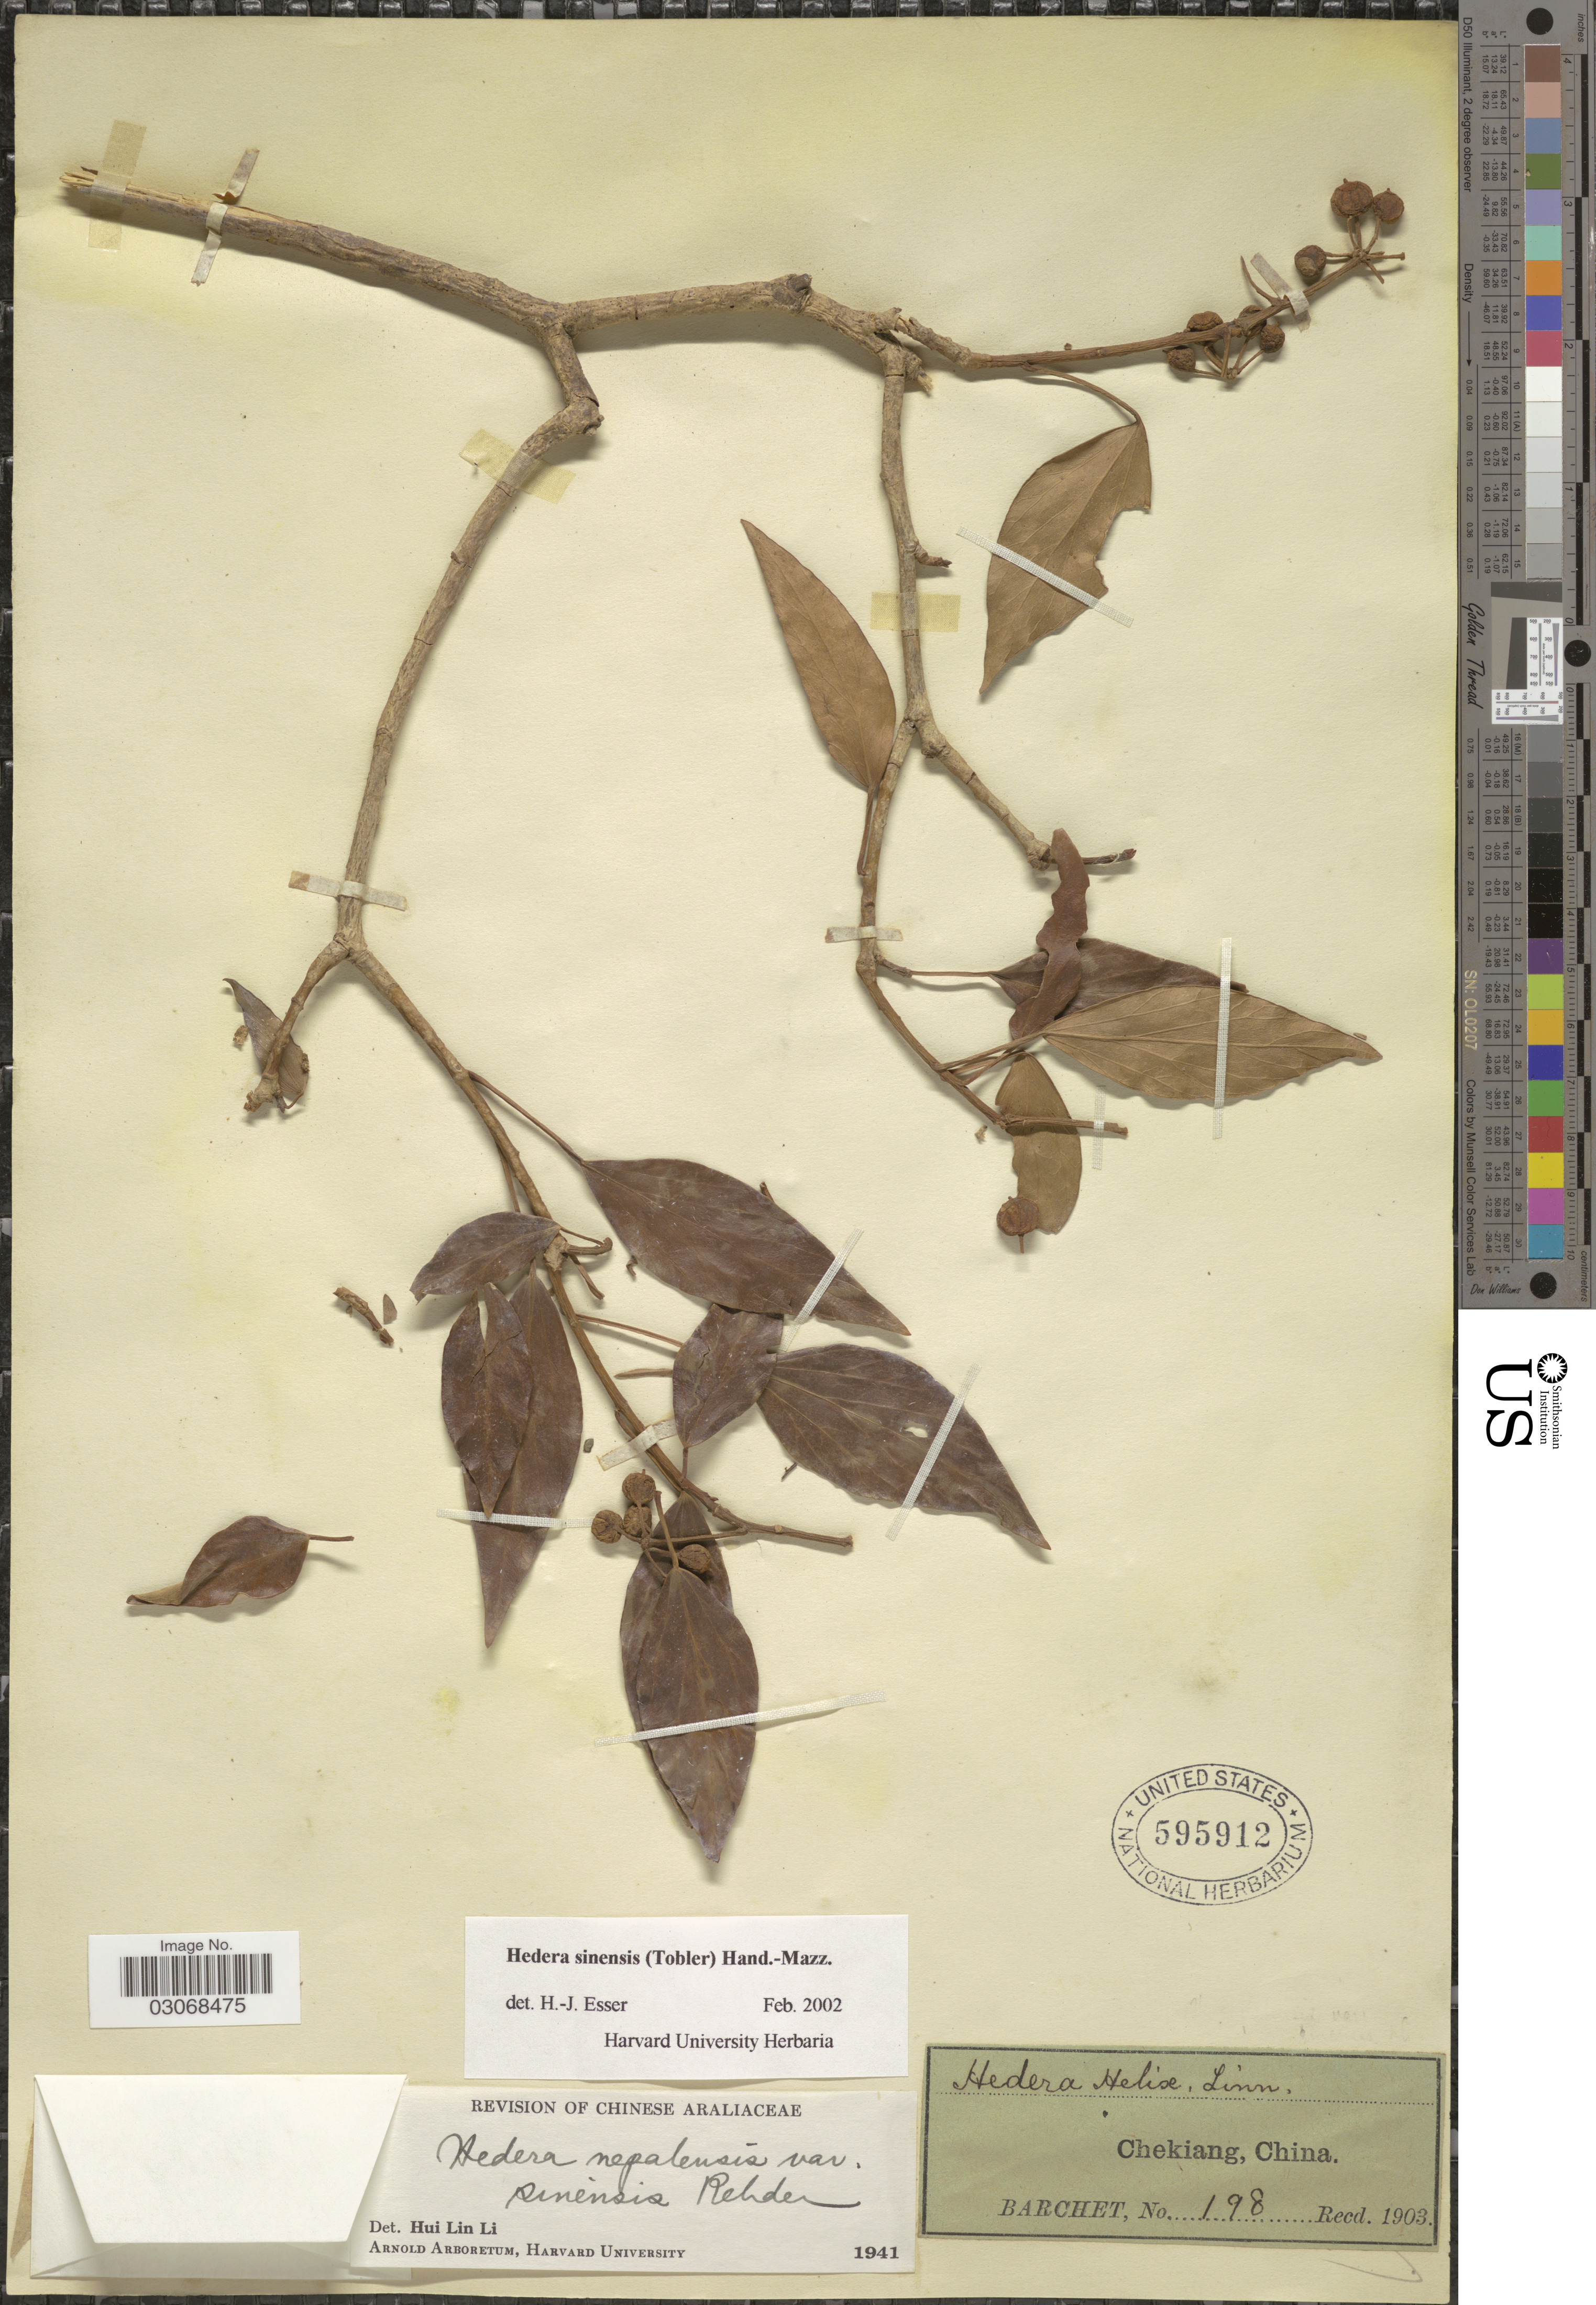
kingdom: Plantae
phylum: Tracheophyta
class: Magnoliopsida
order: Apiales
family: Araliaceae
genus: Hedera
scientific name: Hedera sinensis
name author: (Tobler) Hand.-Mazz.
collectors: Barchet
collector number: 198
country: China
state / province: Zhejiang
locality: Chekiang, China.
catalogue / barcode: US 595912